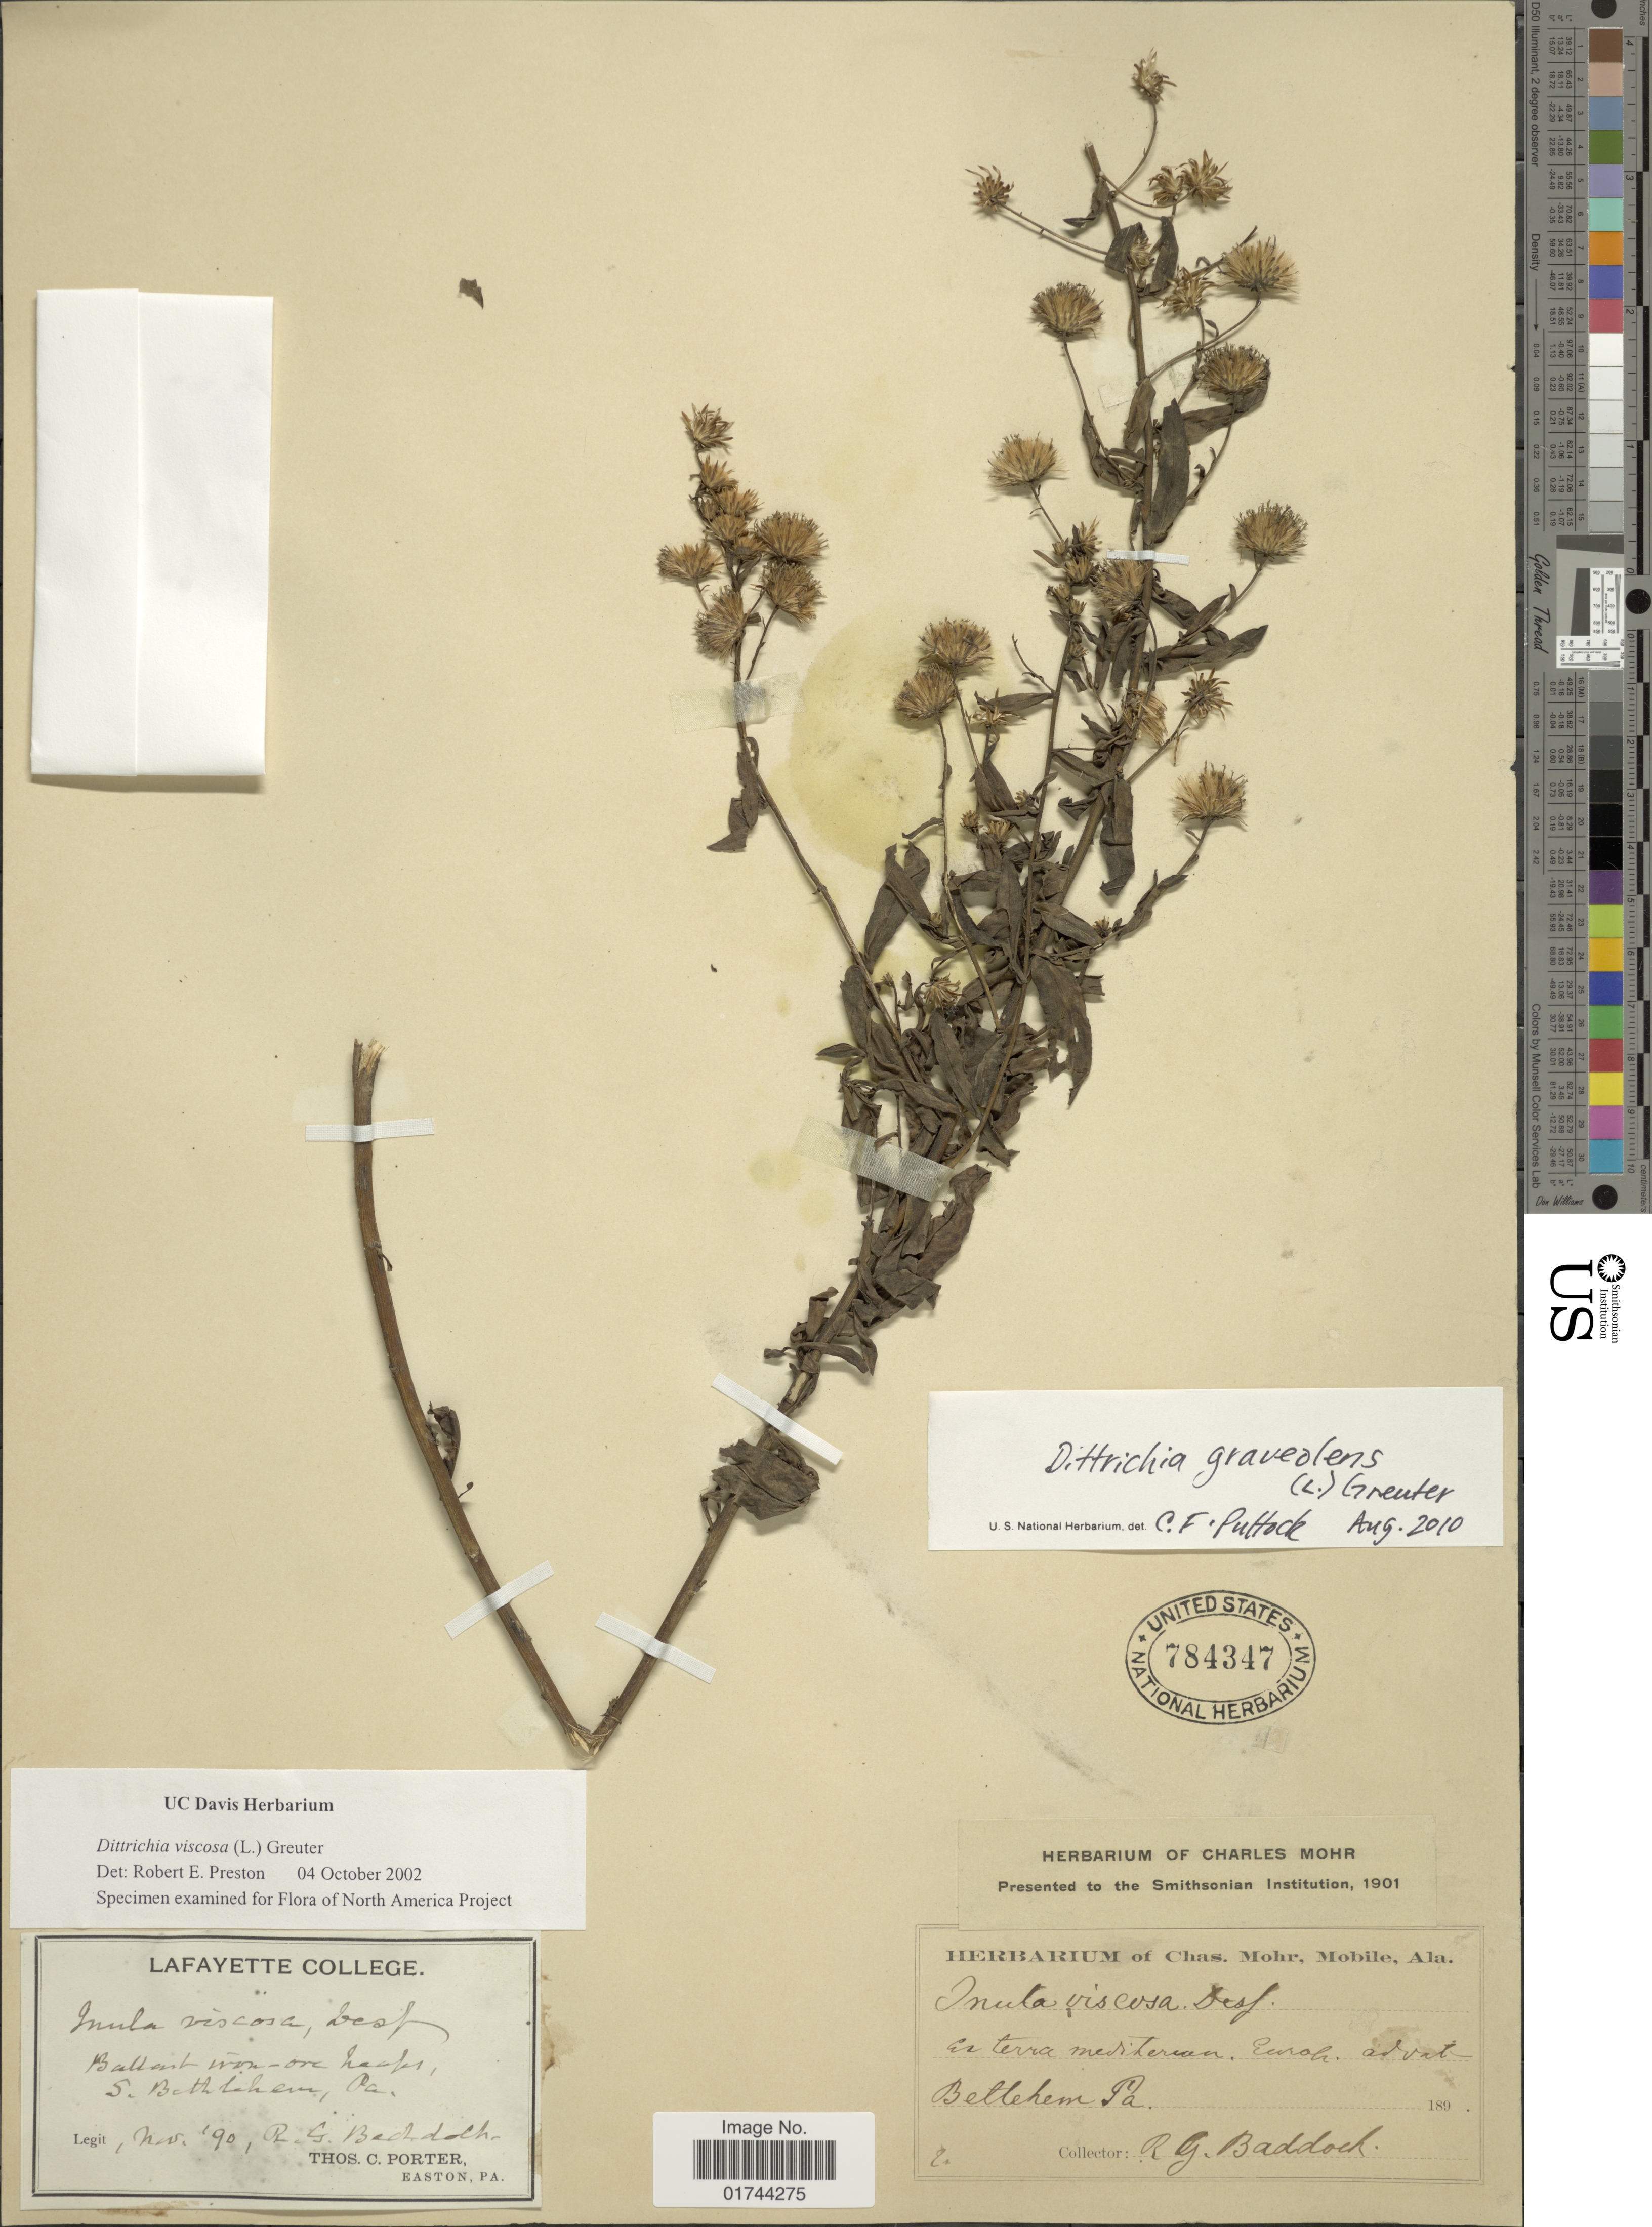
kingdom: Plantae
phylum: Tracheophyta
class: Magnoliopsida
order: Asterales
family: Asteraceae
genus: Dittrichia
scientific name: Dittrichia graveolens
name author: (L.) Greuter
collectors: R. Baddock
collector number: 2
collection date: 1890-11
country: United States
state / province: Pennsylvania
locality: S. Betlehem Pa.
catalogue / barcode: US 784347